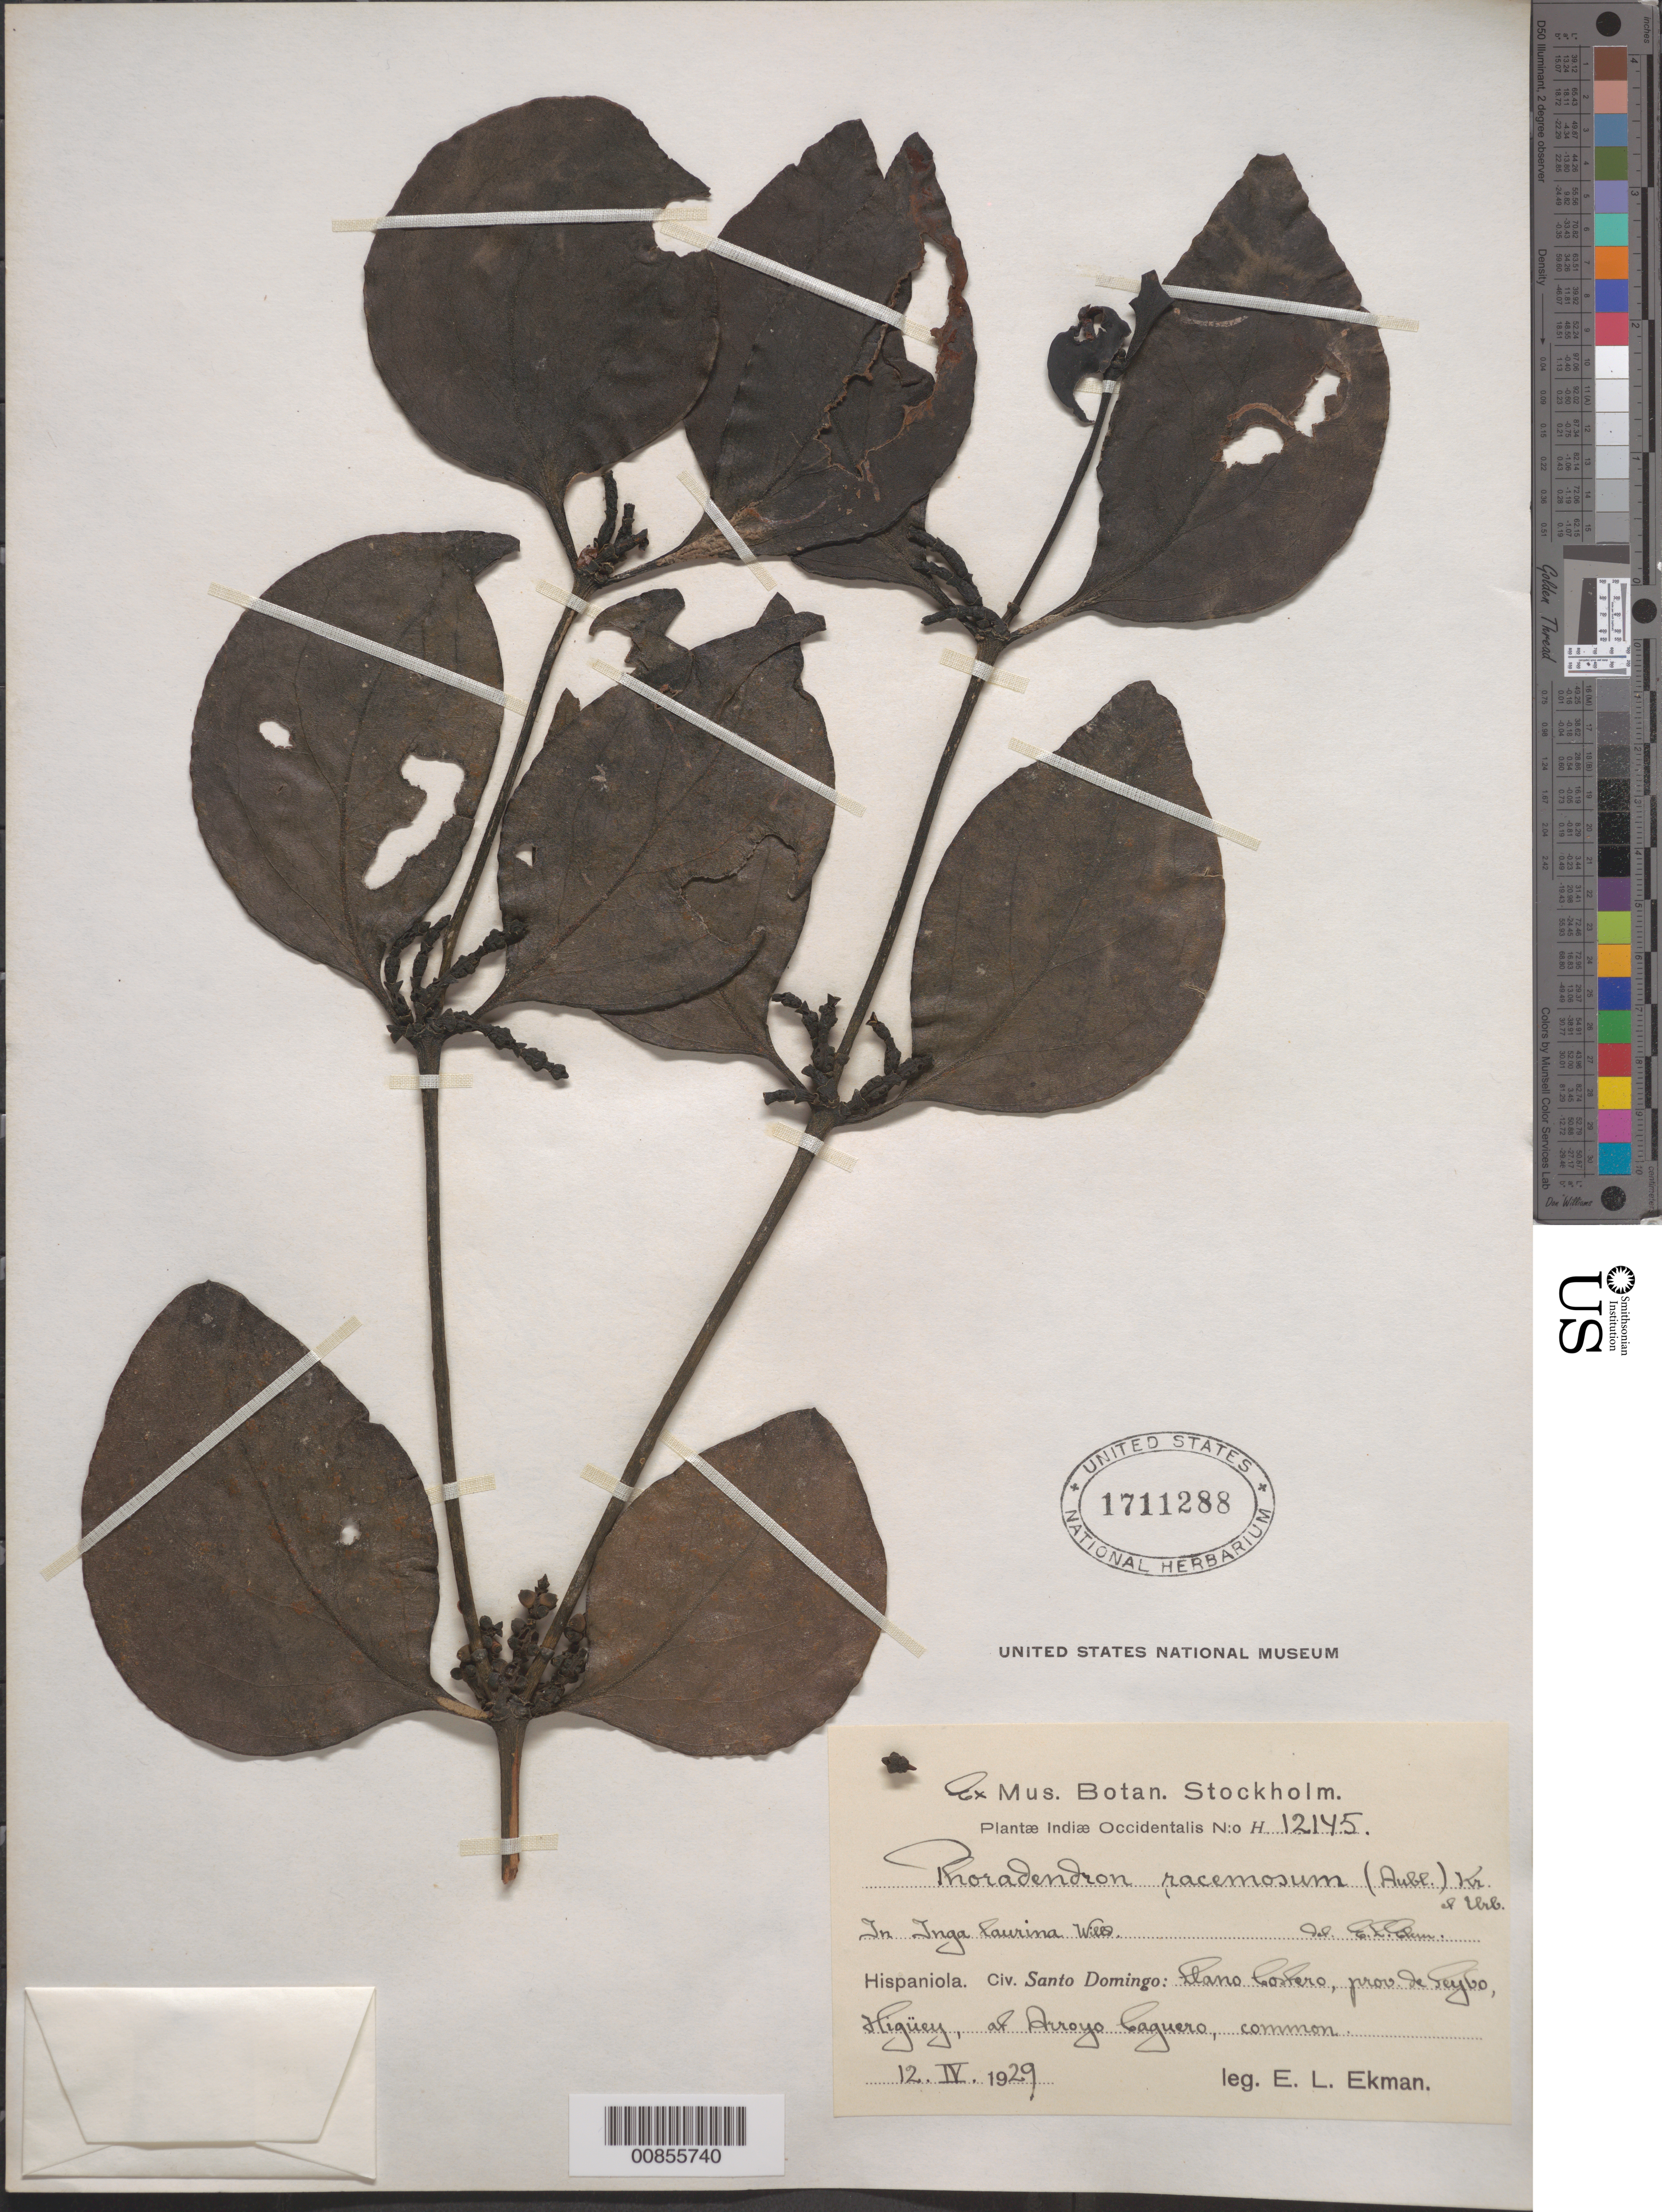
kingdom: Plantae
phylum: Tracheophyta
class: Magnoliopsida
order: Santalales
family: Viscaceae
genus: Phoradendron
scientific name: Phoradendron racemosum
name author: (Aubl.) Krug & Urb.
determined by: Ekman, E. L.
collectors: E. L. Ekman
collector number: H 12145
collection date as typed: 12 Apr 1929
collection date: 1929-04-12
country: Dominican Republic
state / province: El Seibo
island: Hispaniola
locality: Llano Costero, Higüey, at Arroyo Caguero.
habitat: In Inga laurina Willd.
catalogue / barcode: US 1711288